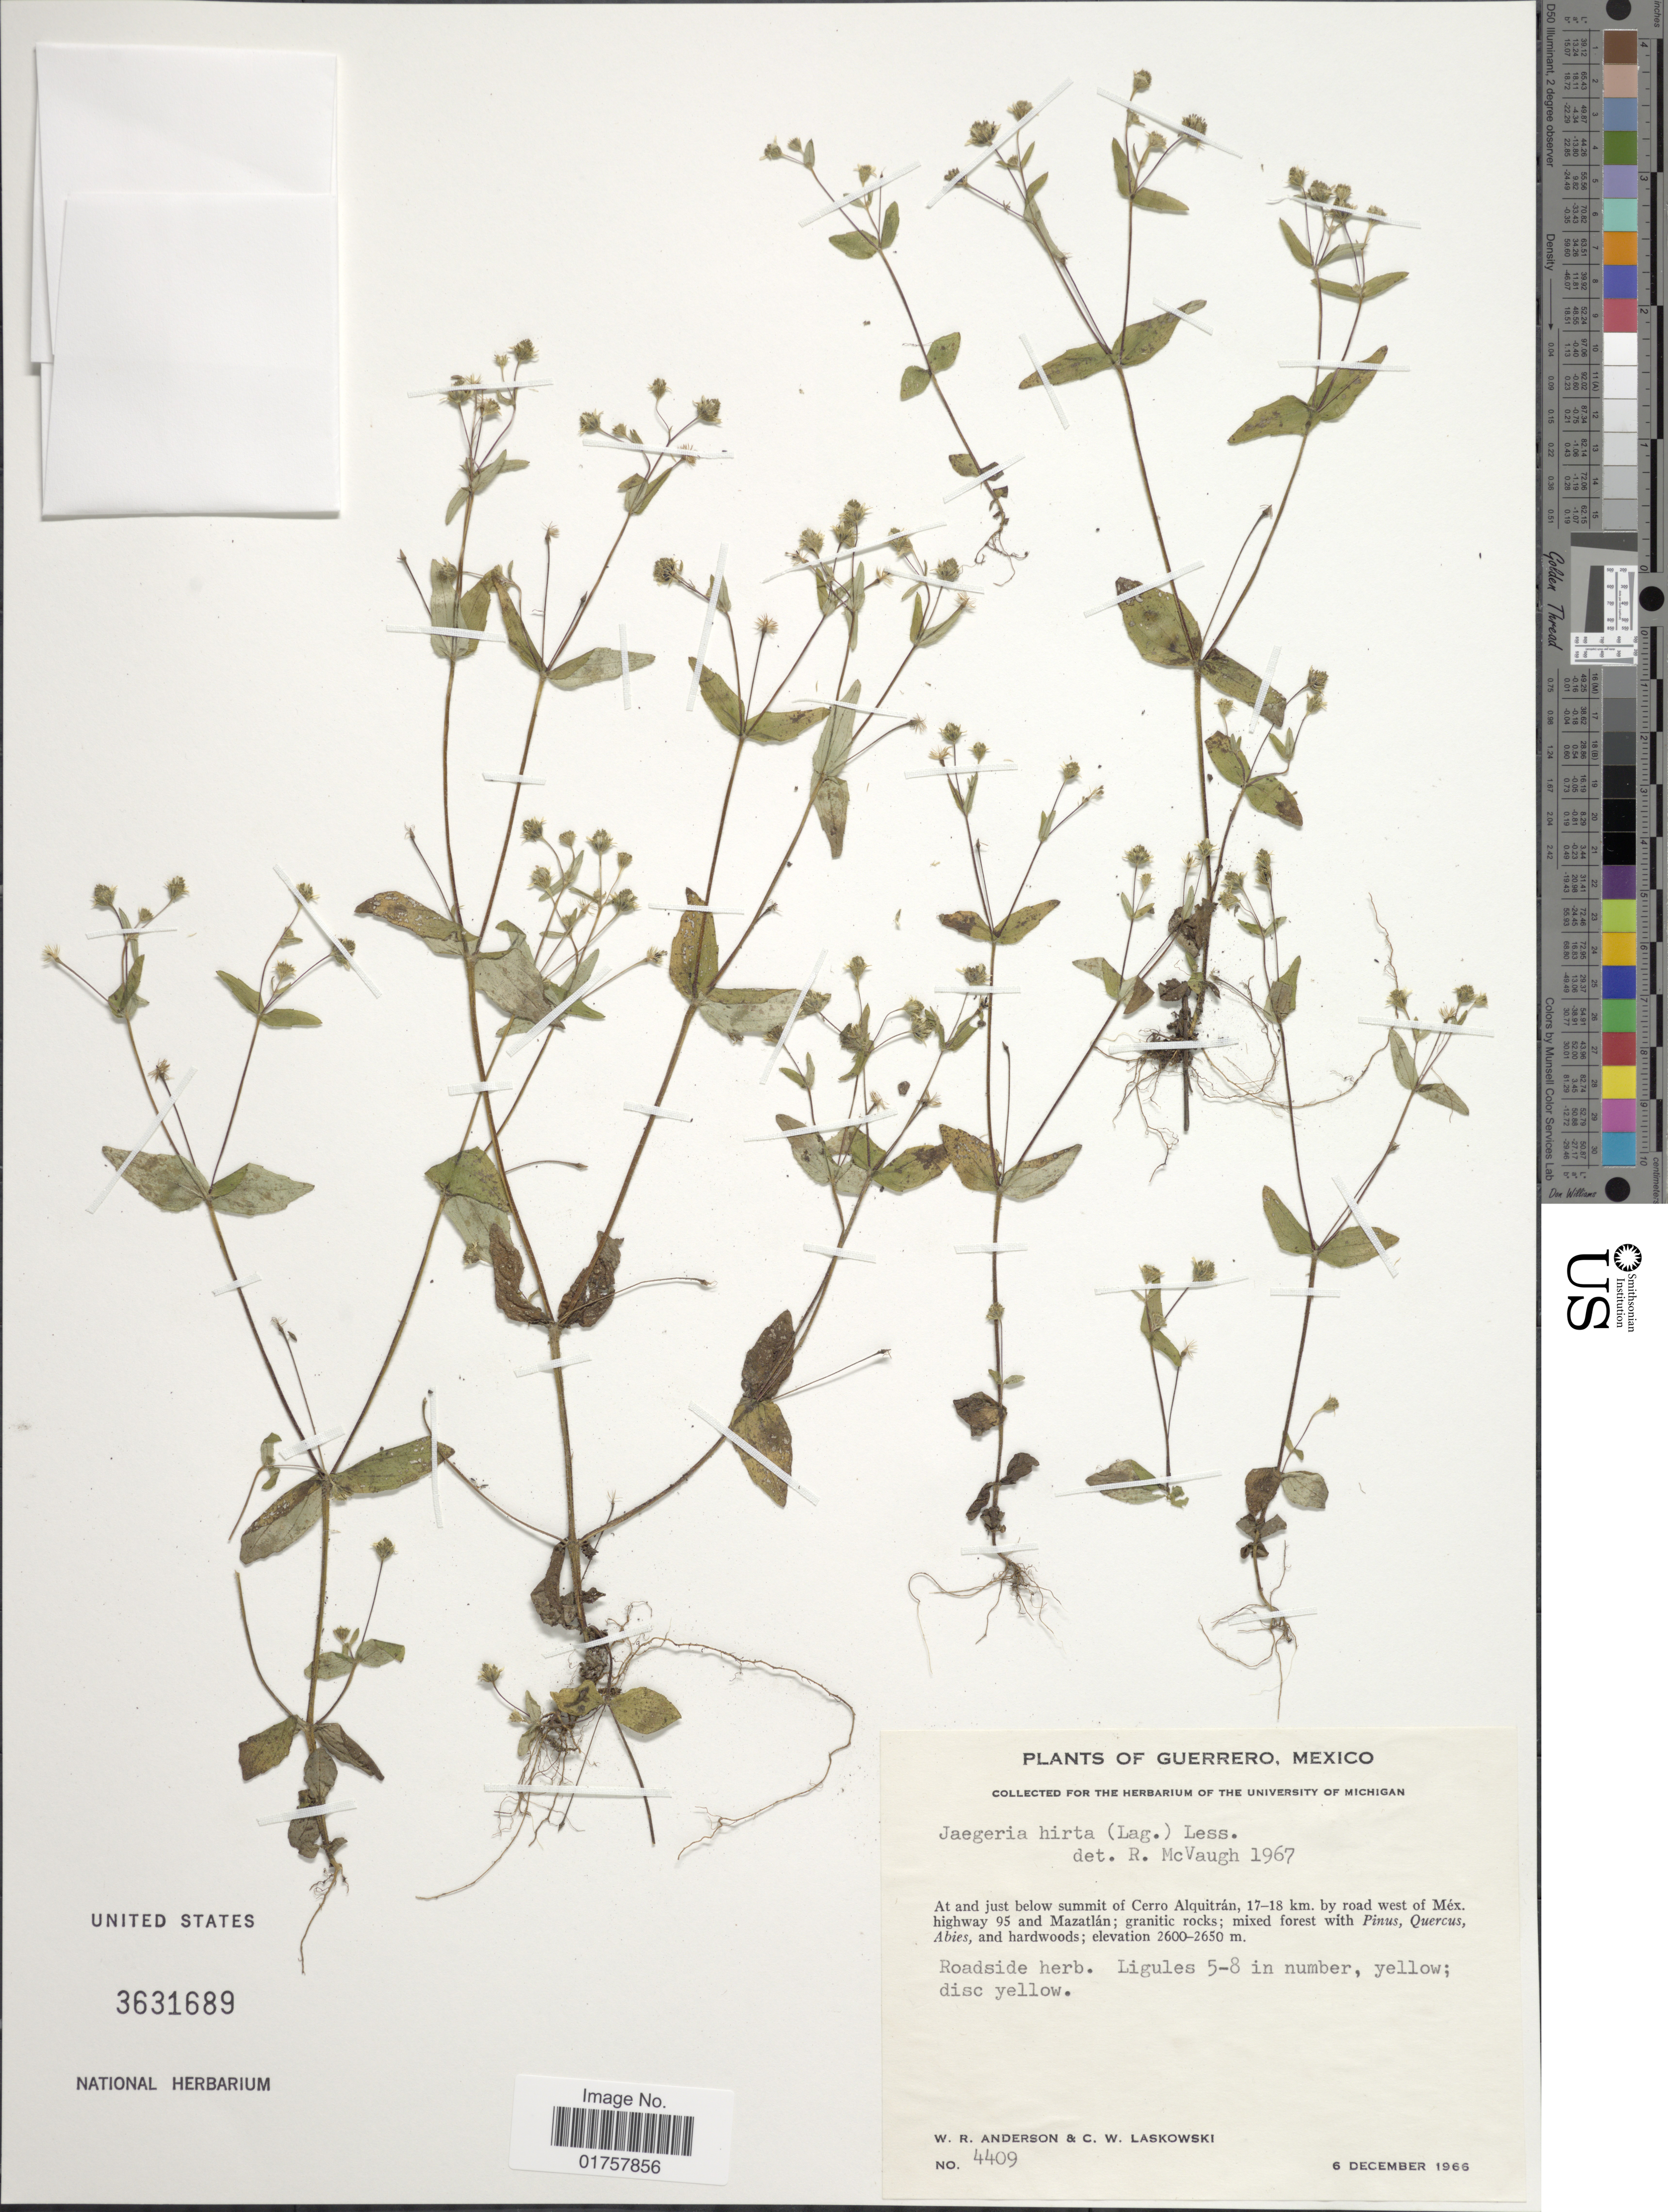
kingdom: Plantae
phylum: Tracheophyta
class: Magnoliopsida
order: Asterales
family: Asteraceae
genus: Jaegeria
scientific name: Jaegeria hirta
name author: (Lag.) Less.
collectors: W. Anderson & C. Laskowski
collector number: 4409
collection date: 1966-12-06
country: Mexico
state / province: Guerrero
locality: At and just below summit of Cerro Alquitrán, 17-18 km. by road west of Méx. highway 95 and Mazatlán; granitic rocks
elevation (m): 2600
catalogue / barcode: US 3631689